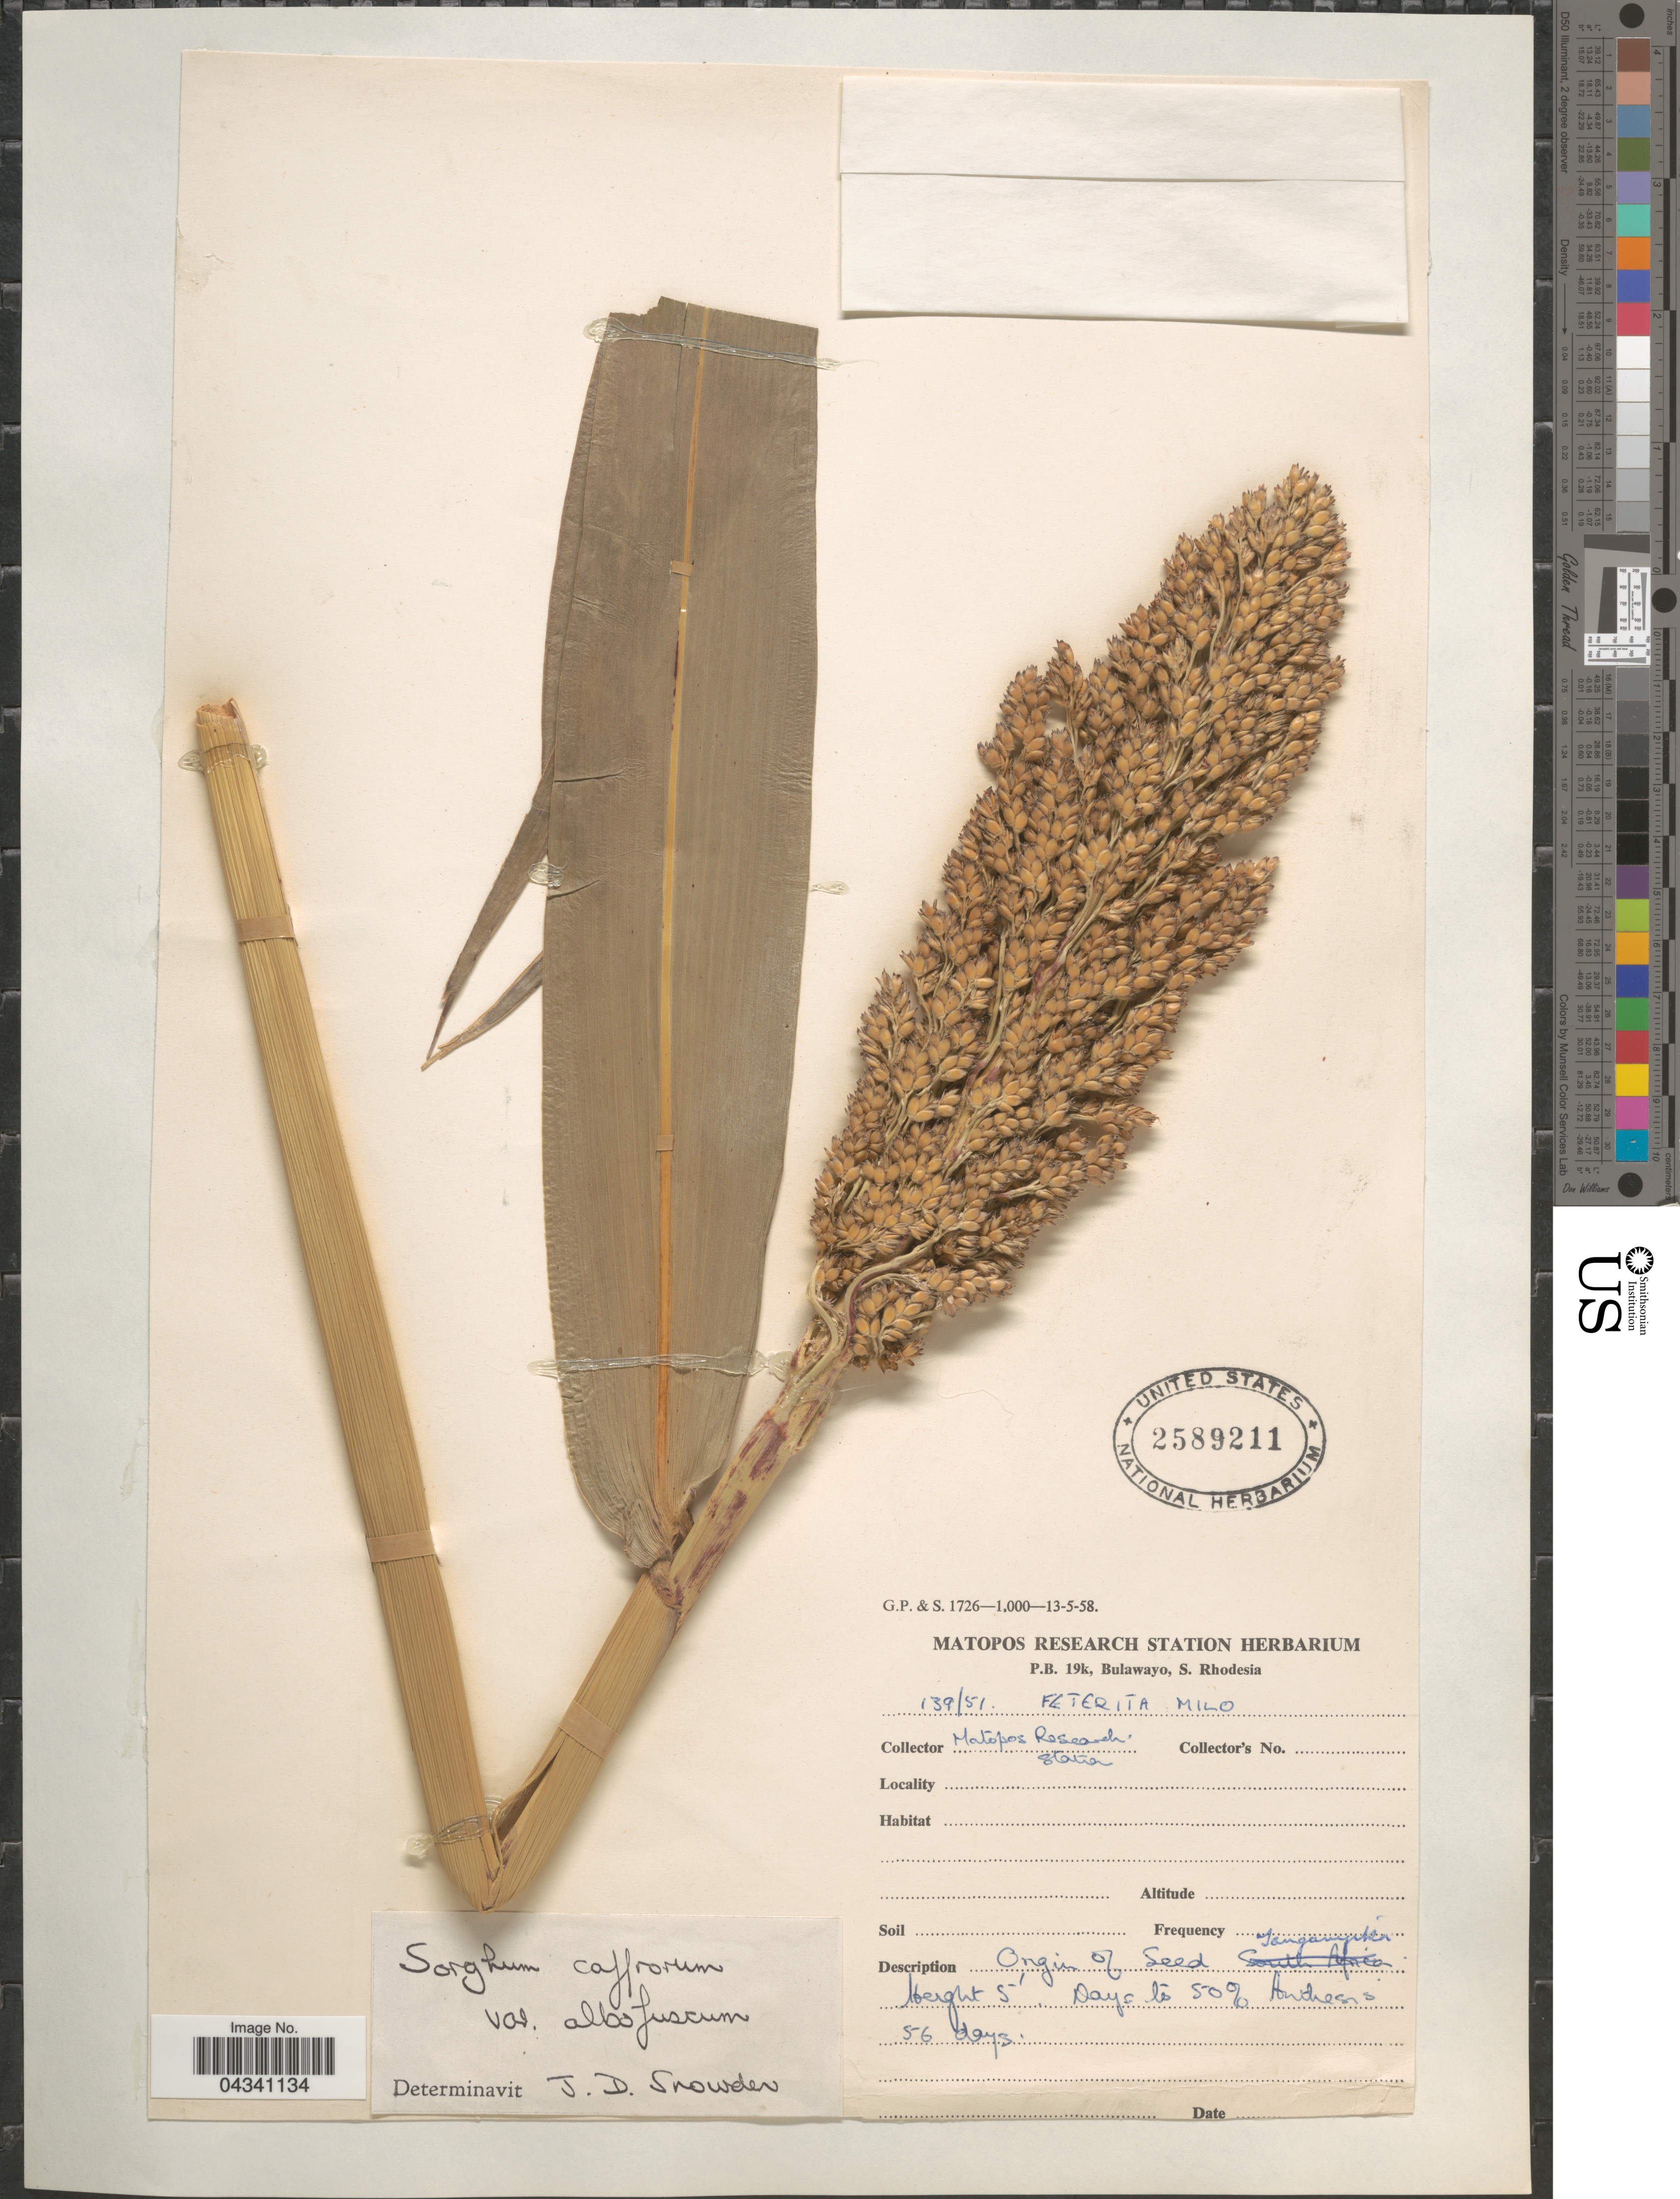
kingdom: Plantae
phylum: Tracheophyta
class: Liliopsida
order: Poales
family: Poaceae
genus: Sorghum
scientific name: Sorghum bicolor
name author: (L.) Moench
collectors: Matopos Research Station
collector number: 139/51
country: Zimbabwe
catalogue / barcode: US 2589211